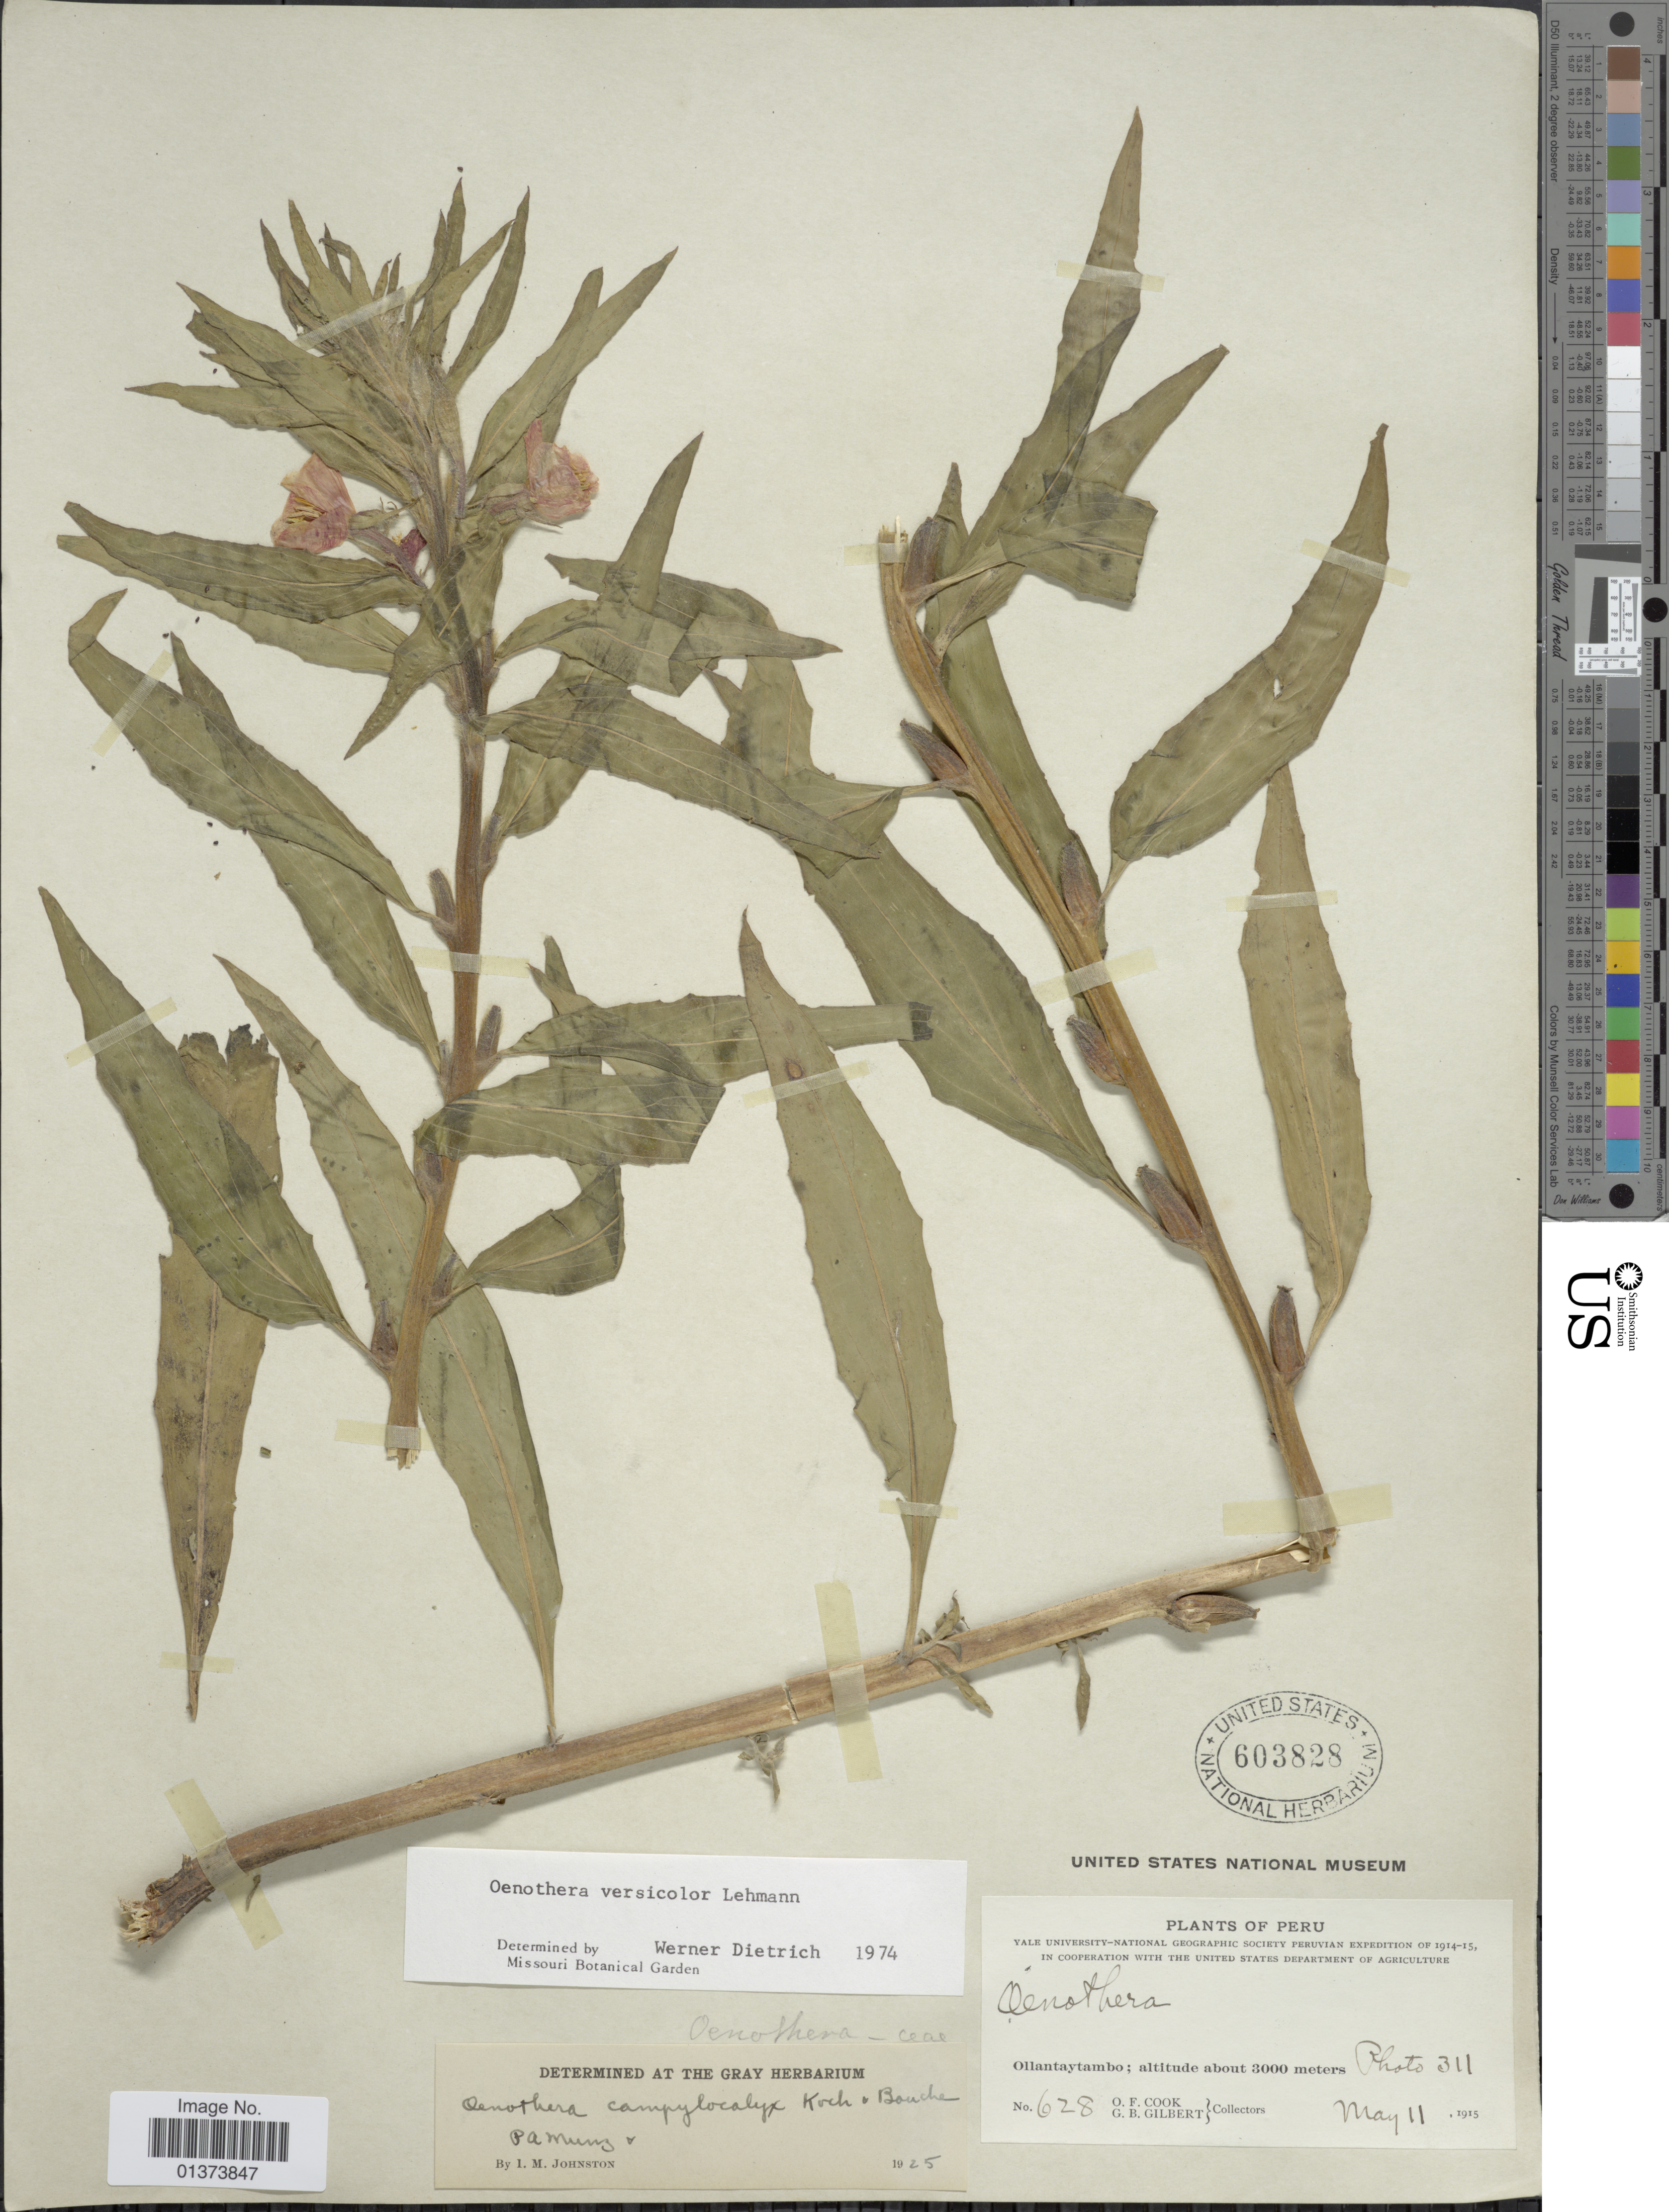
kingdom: Plantae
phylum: Tracheophyta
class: Magnoliopsida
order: Myrtales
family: Onagraceae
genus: Oenothera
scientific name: Oenothera versicolor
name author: Lehm.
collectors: O. F. Cook & G. B. Gilbert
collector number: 628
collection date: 1915-05-11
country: Peru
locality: Ollantaytambo, Photo 311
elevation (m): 3000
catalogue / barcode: US 603828